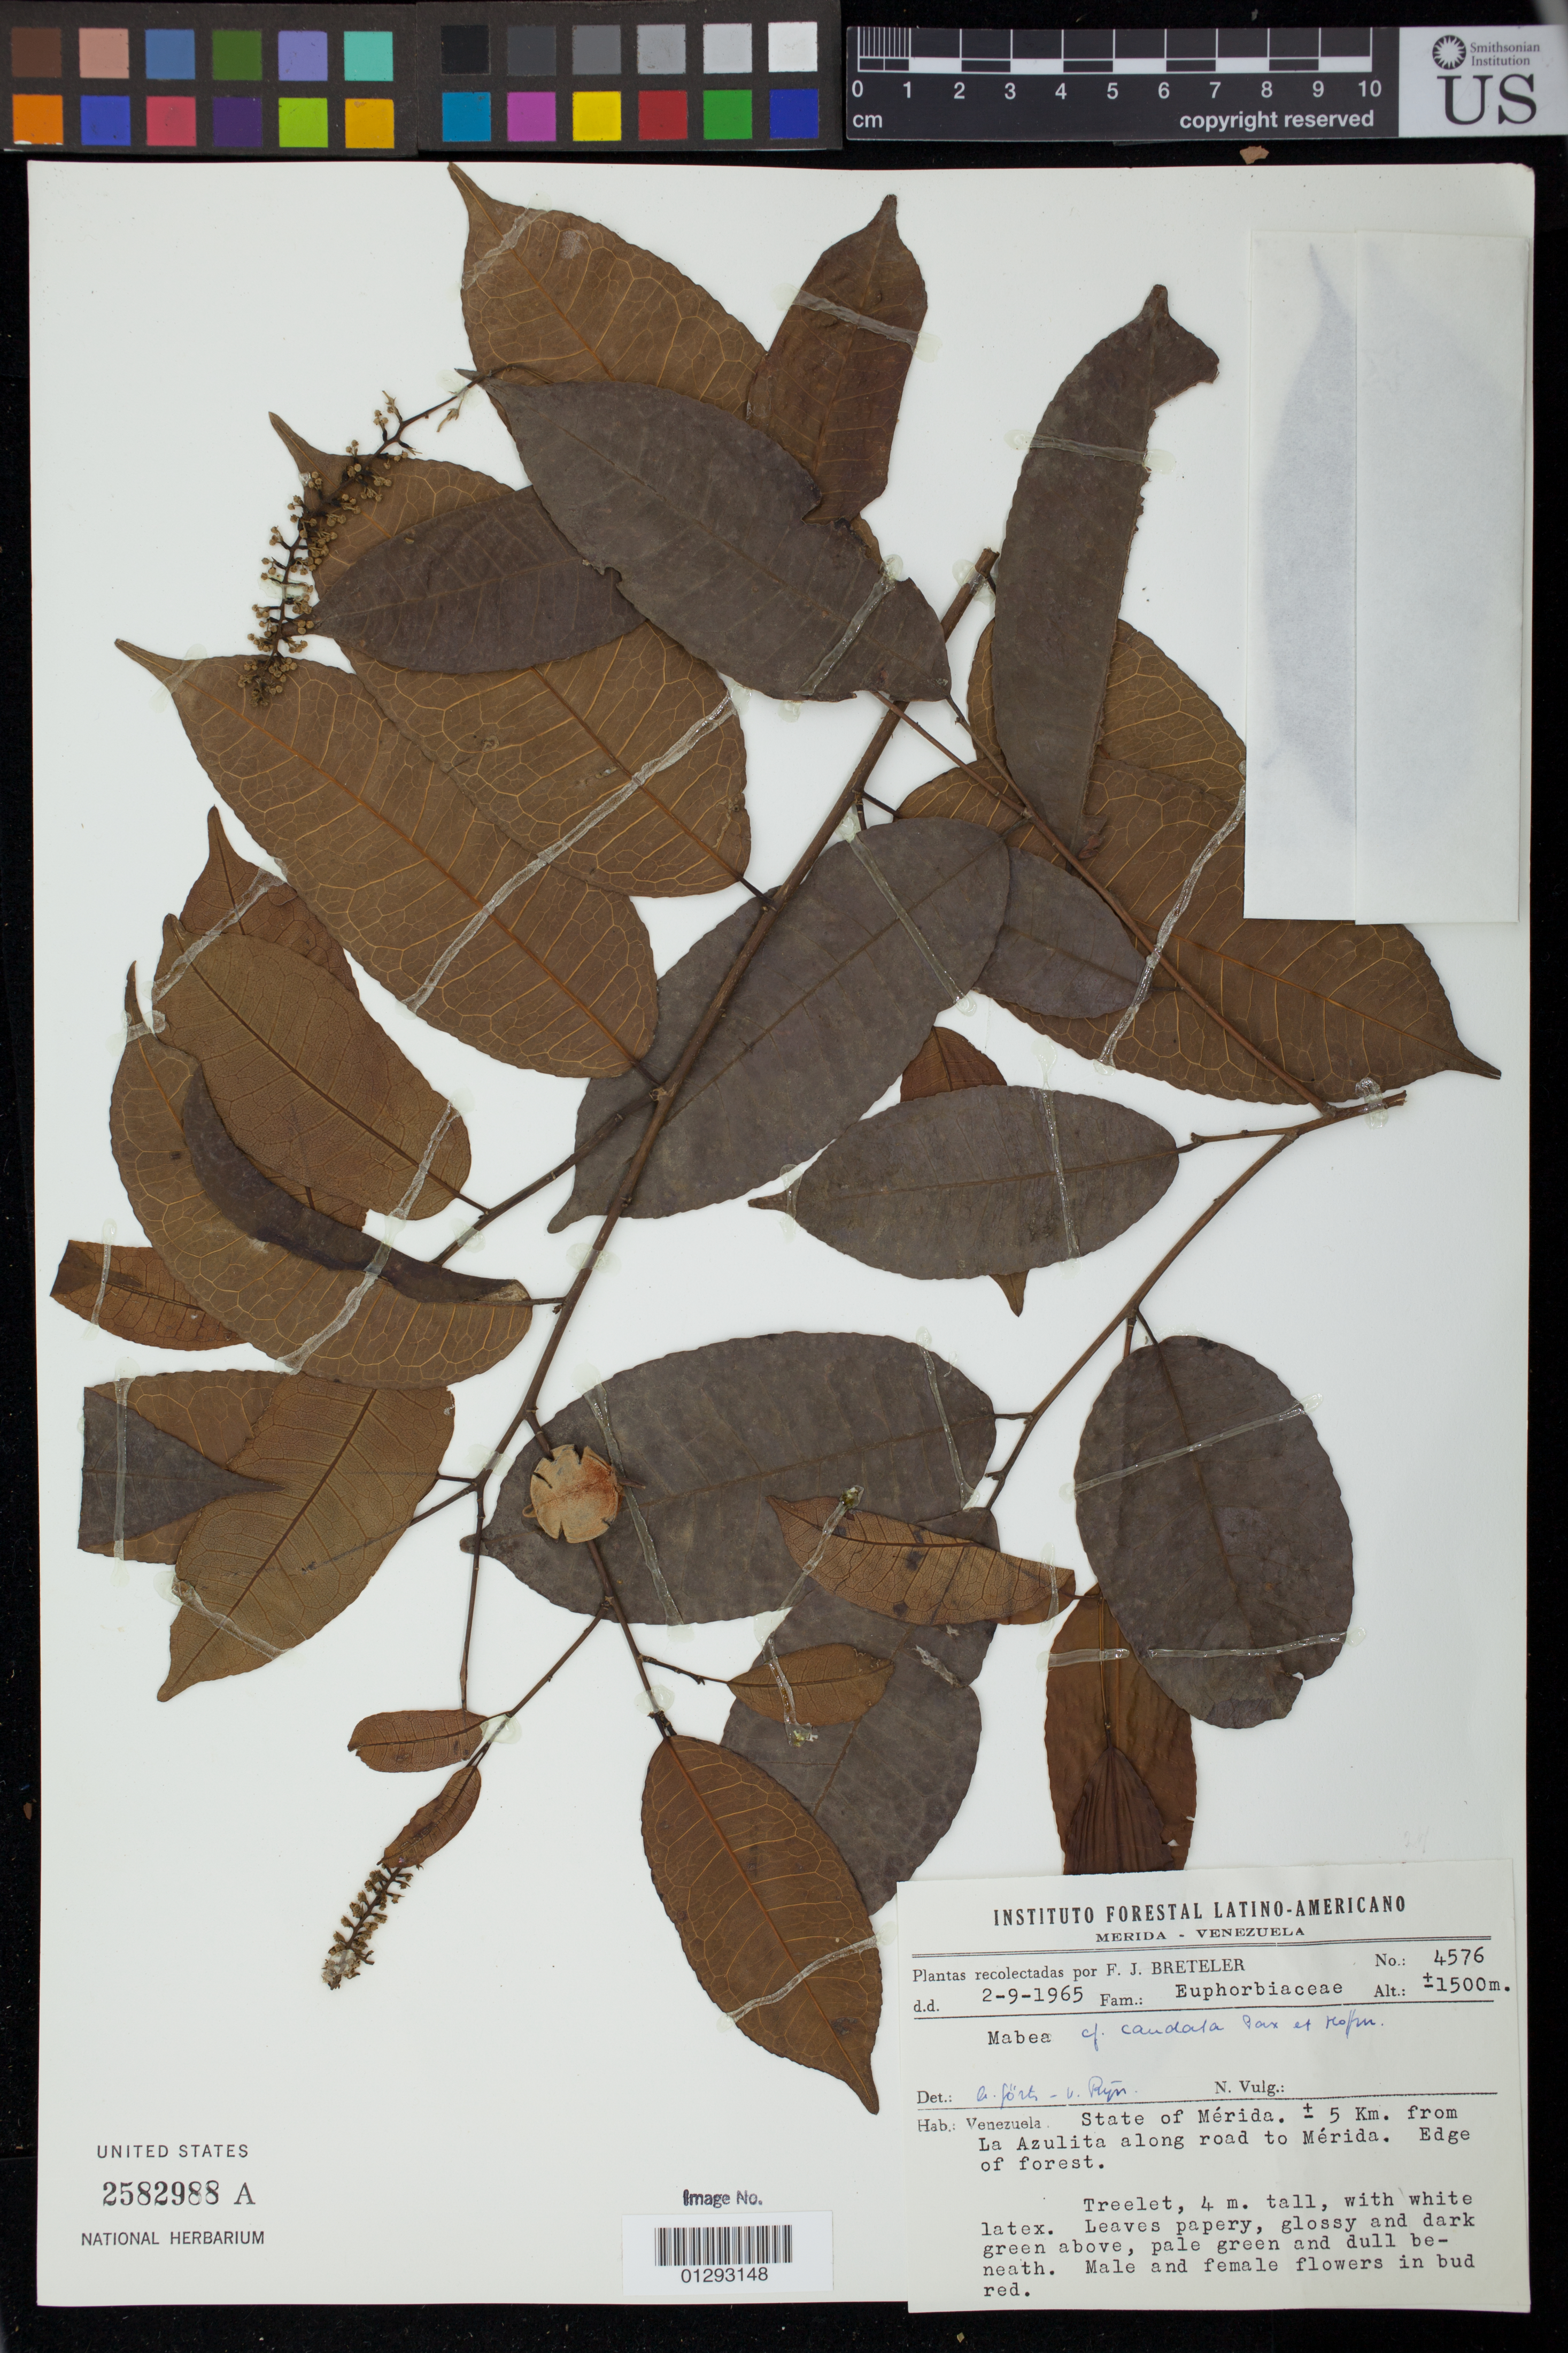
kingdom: Plantae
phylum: Tracheophyta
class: Magnoliopsida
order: Malpighiales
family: Euphorbiaceae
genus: Mabea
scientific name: Mabea caudata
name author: Pax & K. Hoffm.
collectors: F. J. Breteler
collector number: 4576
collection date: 1965-09-02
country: Venezuela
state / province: Mérida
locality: La Azulita along road to Merida. Edge of forest.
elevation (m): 1500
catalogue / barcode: US 2582988A